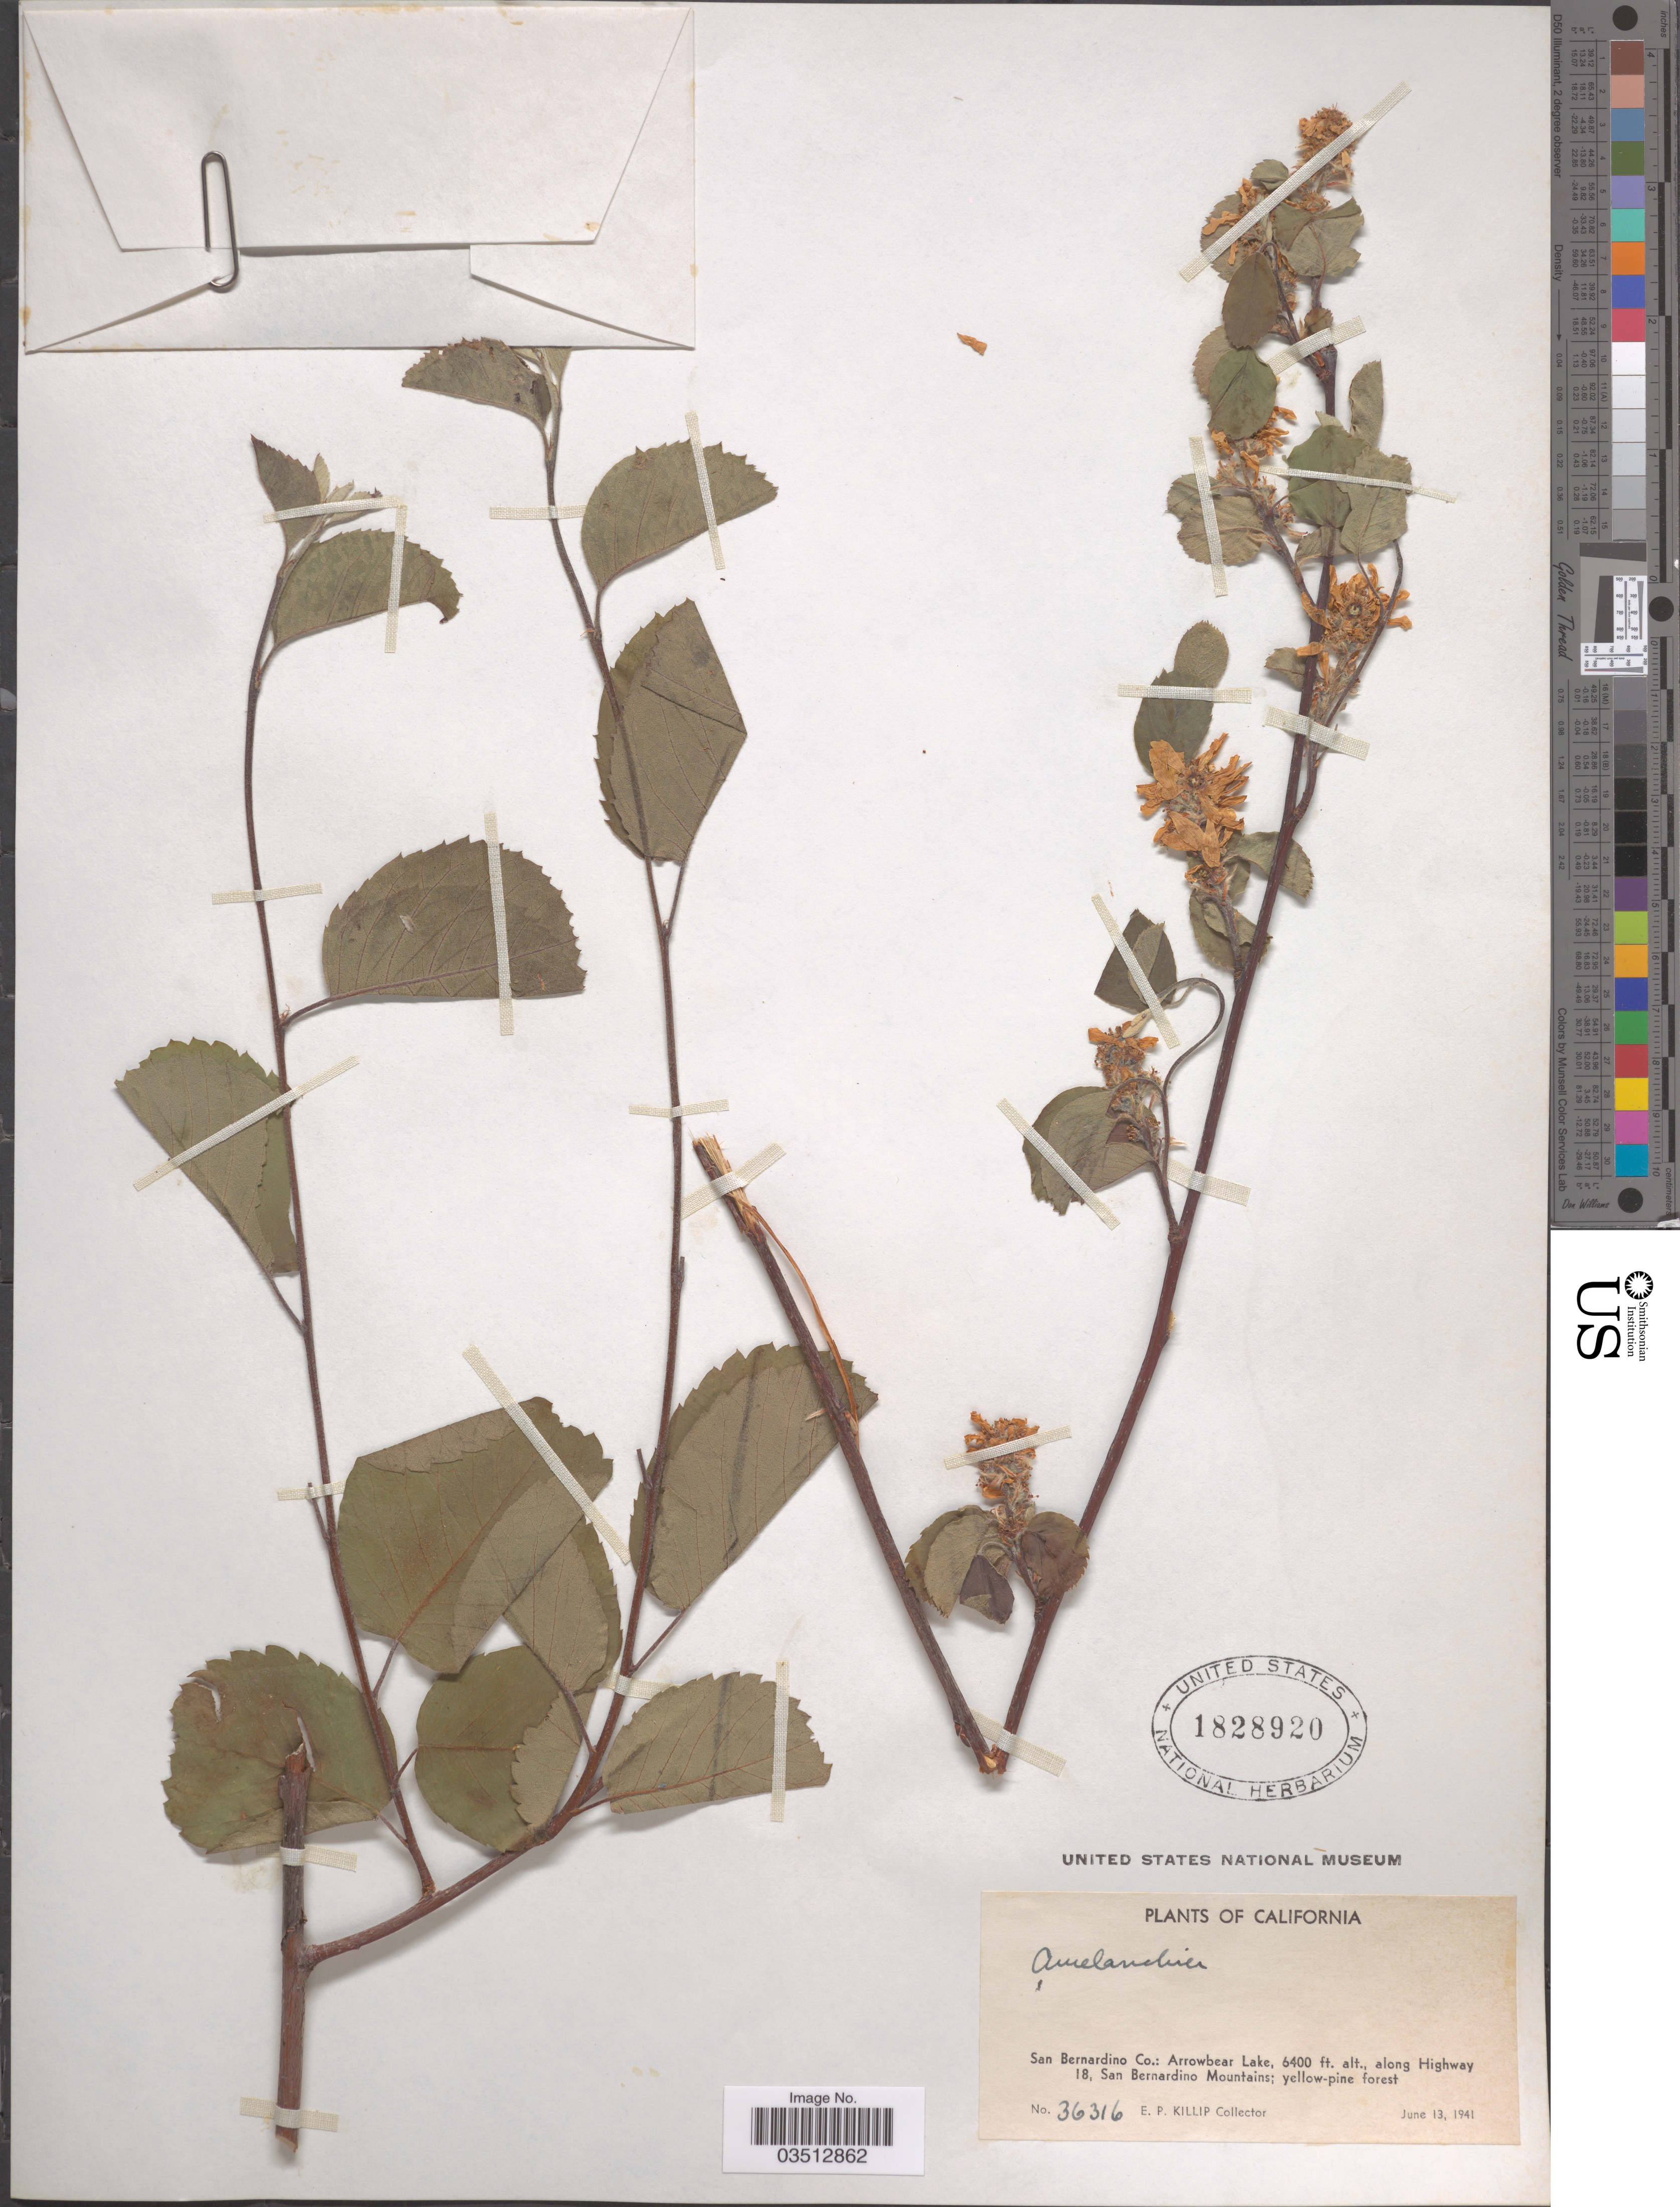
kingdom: Plantae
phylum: Tracheophyta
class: Magnoliopsida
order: Rosales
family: Rosaceae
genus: Amelanchier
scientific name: Amelanchier sp.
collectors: E. P. Killip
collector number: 36316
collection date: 1941-06-13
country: United States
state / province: California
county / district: San Bernardino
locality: San Bernardino Co.: Arrowbear lake, along Highway 18, San Bernardino Mountains.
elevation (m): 1951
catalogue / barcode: US 1828920